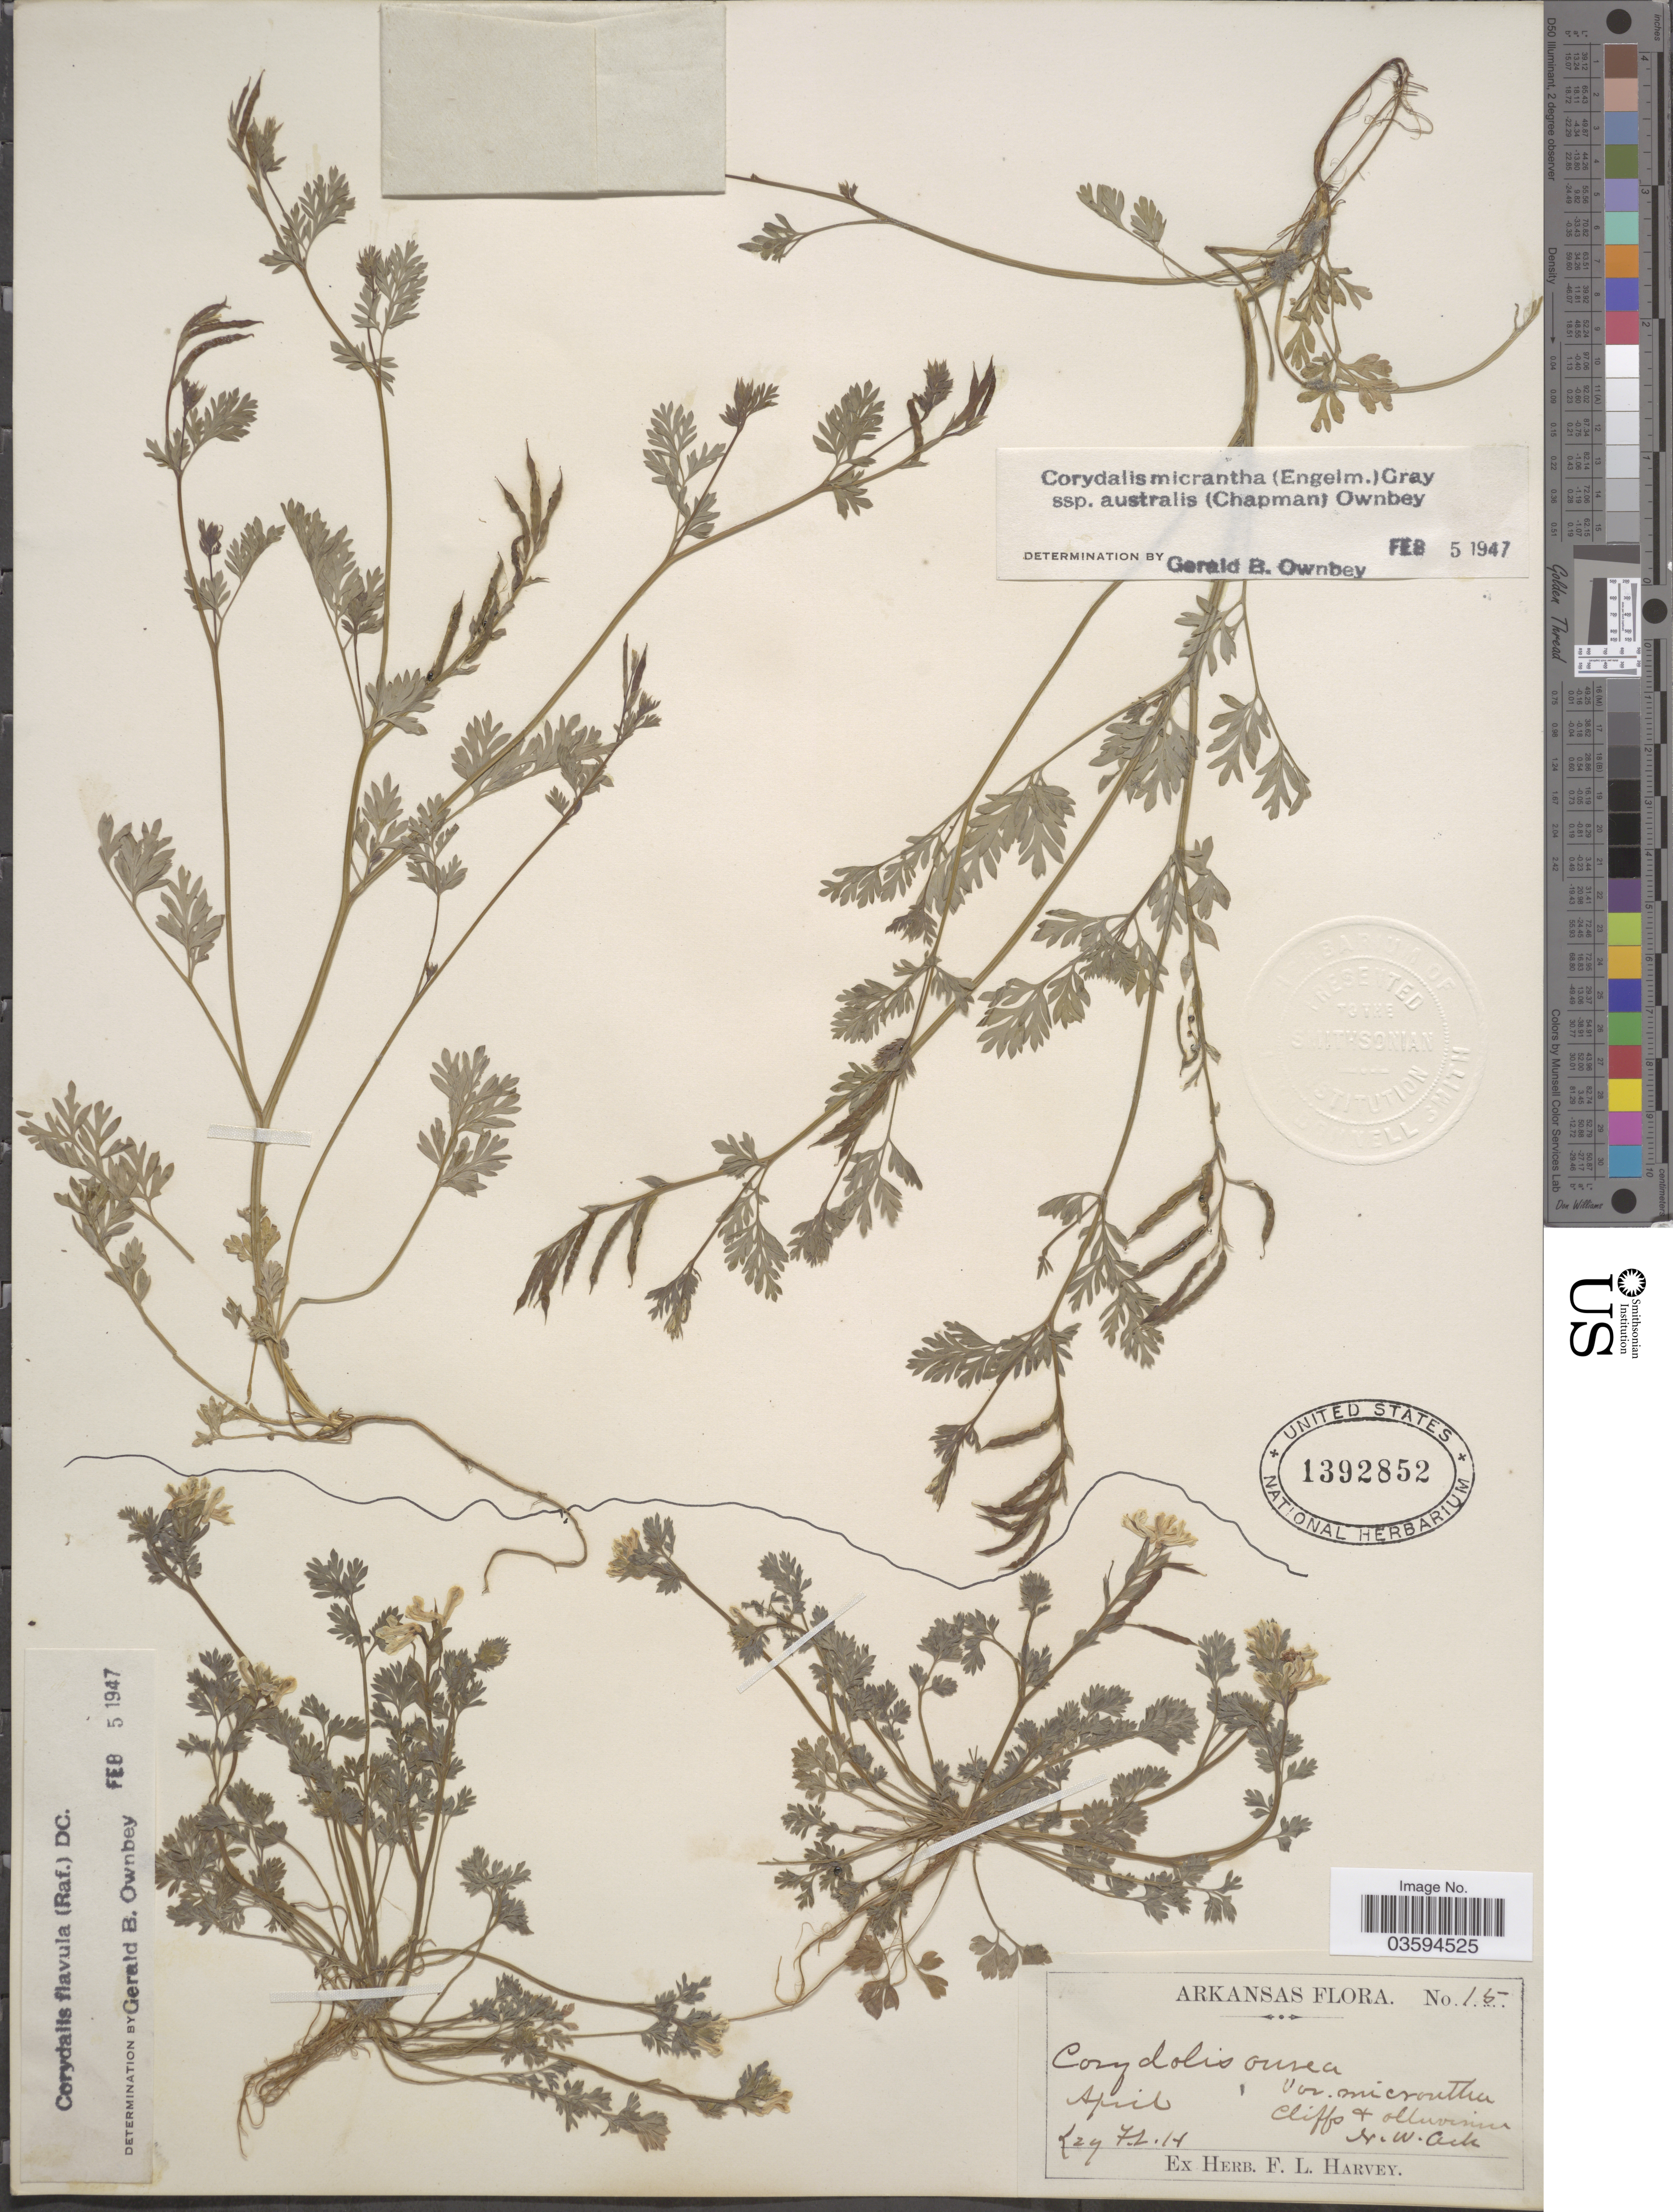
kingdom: Plantae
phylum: Tracheophyta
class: Magnoliopsida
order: Ranunculales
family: Papaveraceae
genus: Corydalis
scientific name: Corydalis micrantha subsp. australis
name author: (Chapm.) G.B. Ownbey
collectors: ex herb. F. L. Harvey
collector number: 15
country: United States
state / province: Arkansas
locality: N. W. Ark.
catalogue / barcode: US 1392852